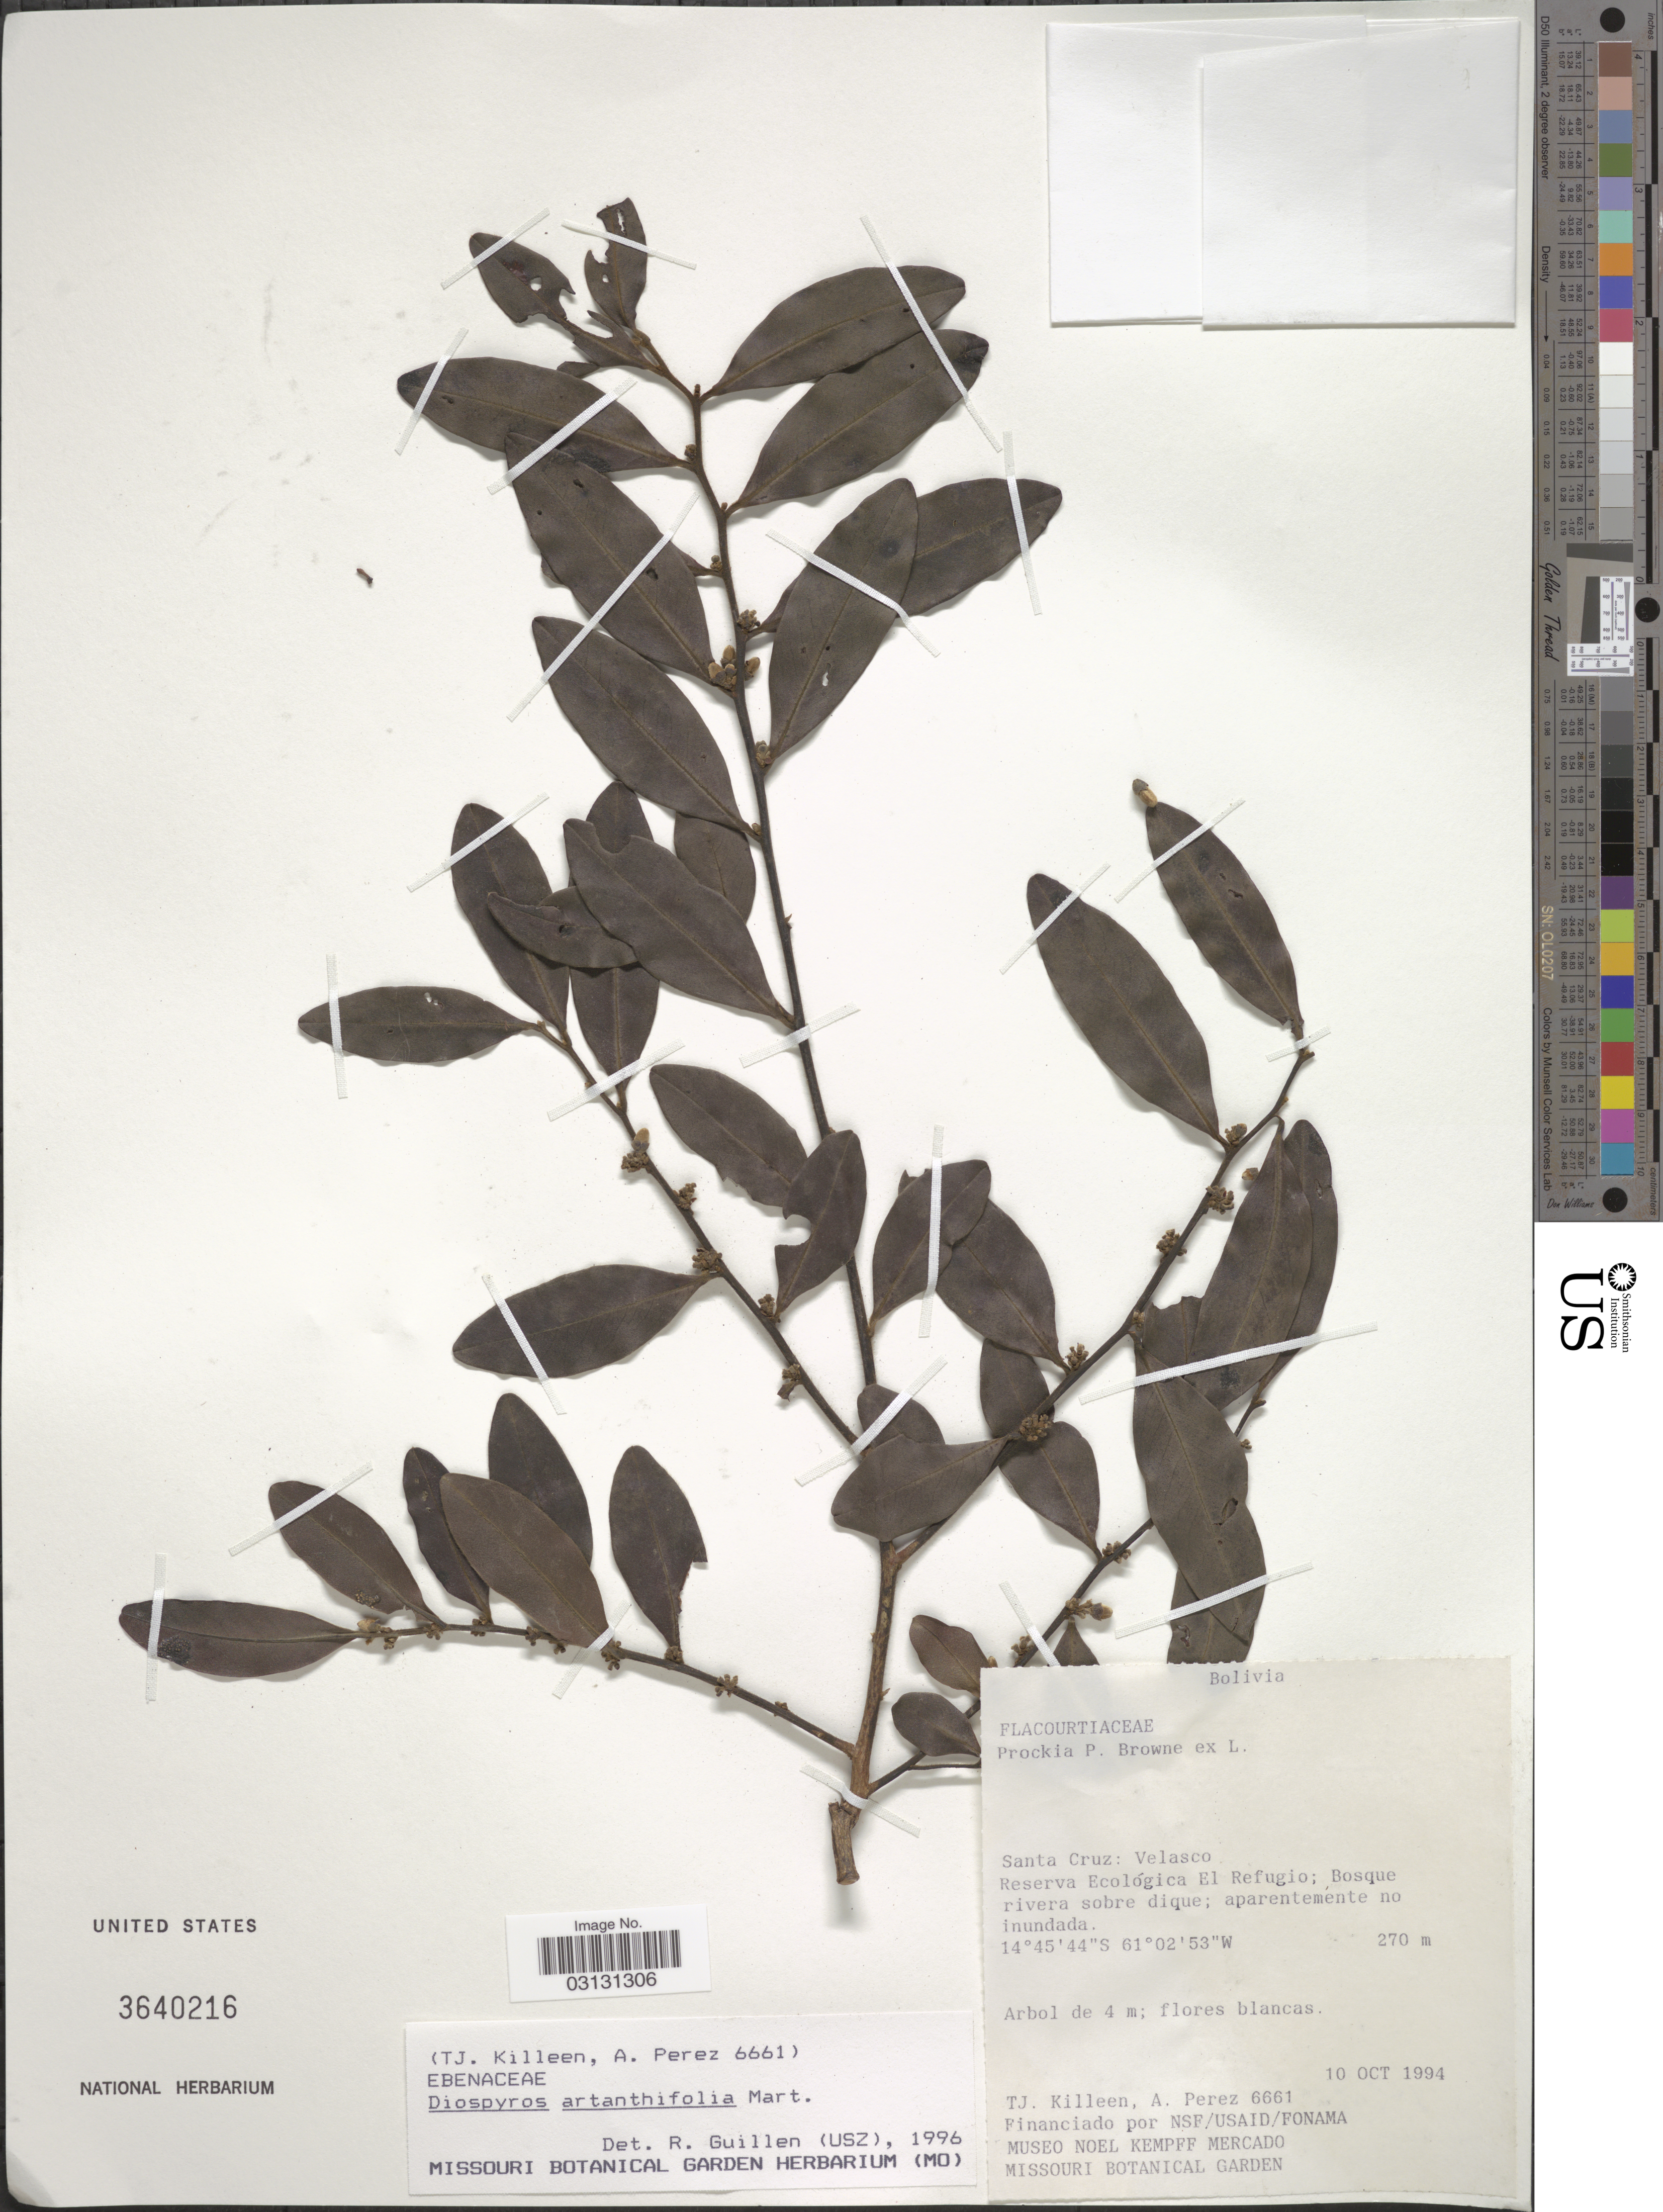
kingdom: Plantae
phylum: Tracheophyta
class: Magnoliopsida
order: Ericales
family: Ebenaceae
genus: Diospyros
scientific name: Diospyros artanthifolia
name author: Mart. ex Miq.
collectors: T. J. Killeen & A. Perez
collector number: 6661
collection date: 1994-10-10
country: Bolivia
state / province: Santa Cruz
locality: Velasco. Reserva Ecológica El Refugio; Bosque rivera sobre dique; aparentemente no inundada.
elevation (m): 270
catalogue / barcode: US 3640216